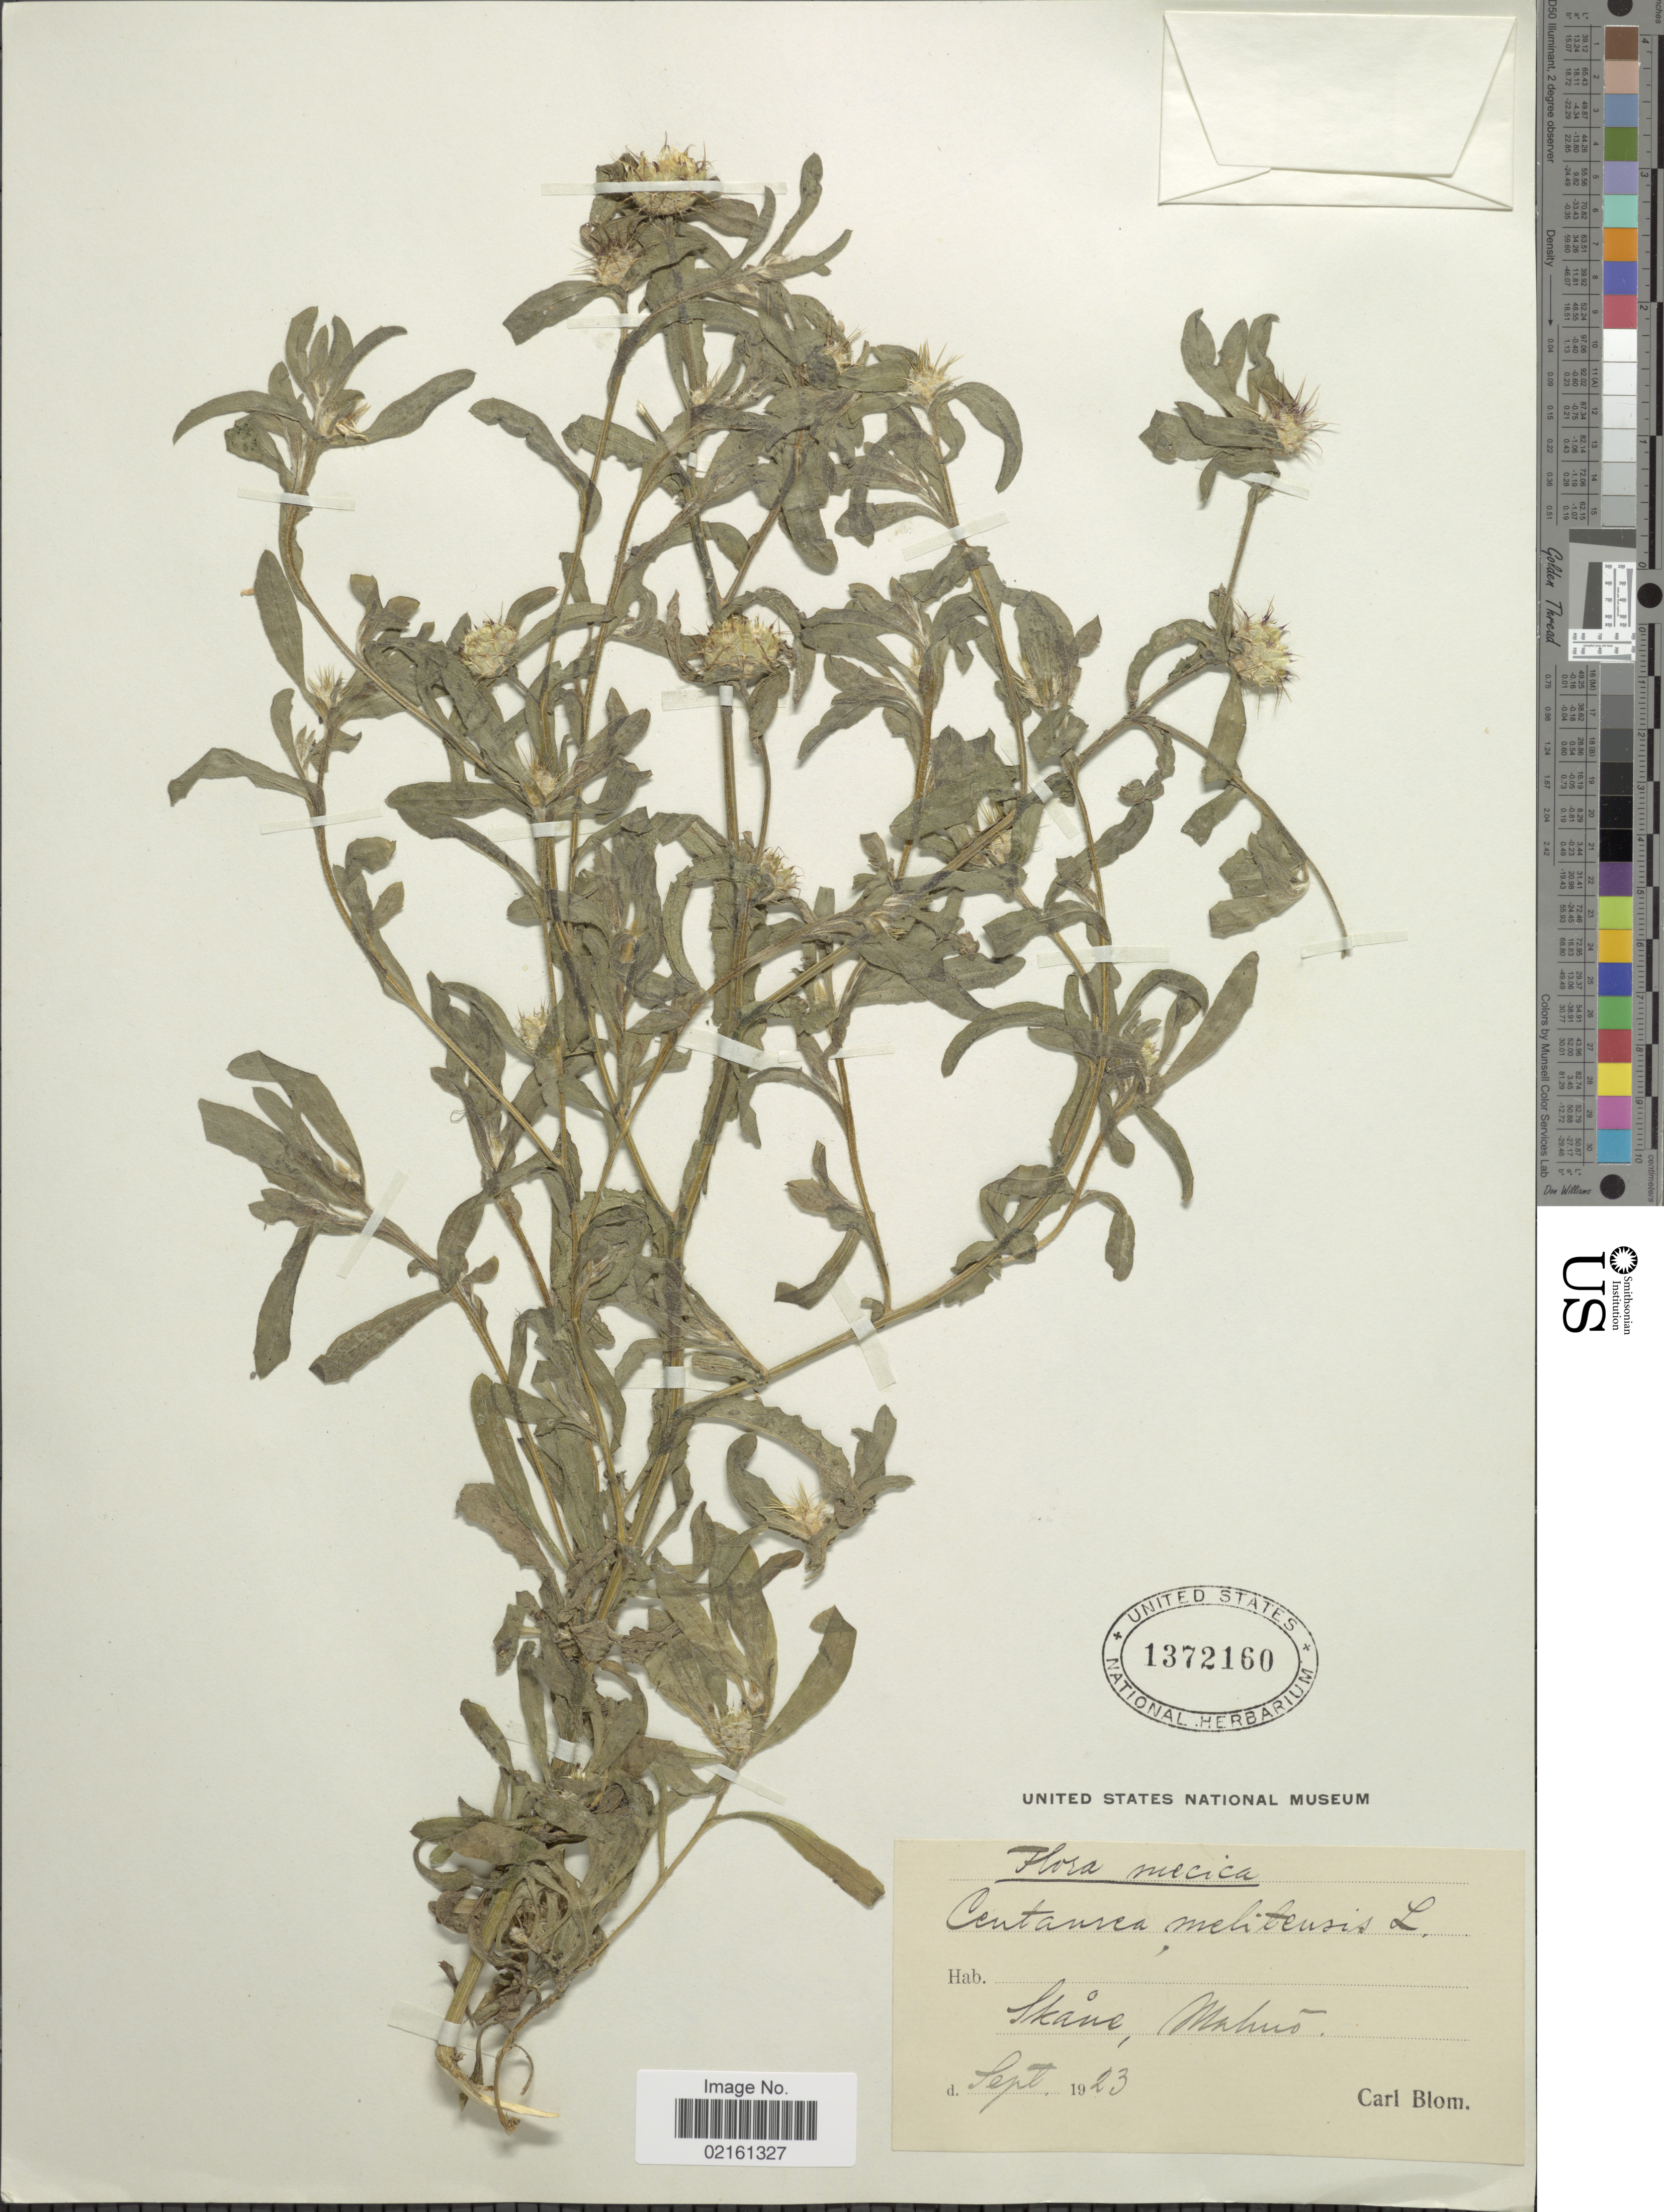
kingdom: Plantae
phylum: Tracheophyta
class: Magnoliopsida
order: Asterales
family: Asteraceae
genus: Centaurea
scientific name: Centaurea melitensis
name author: L.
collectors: C. H. Blom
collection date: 1923-09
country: Sweden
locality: Suecica, Skane, Mahus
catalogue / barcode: US 1372160